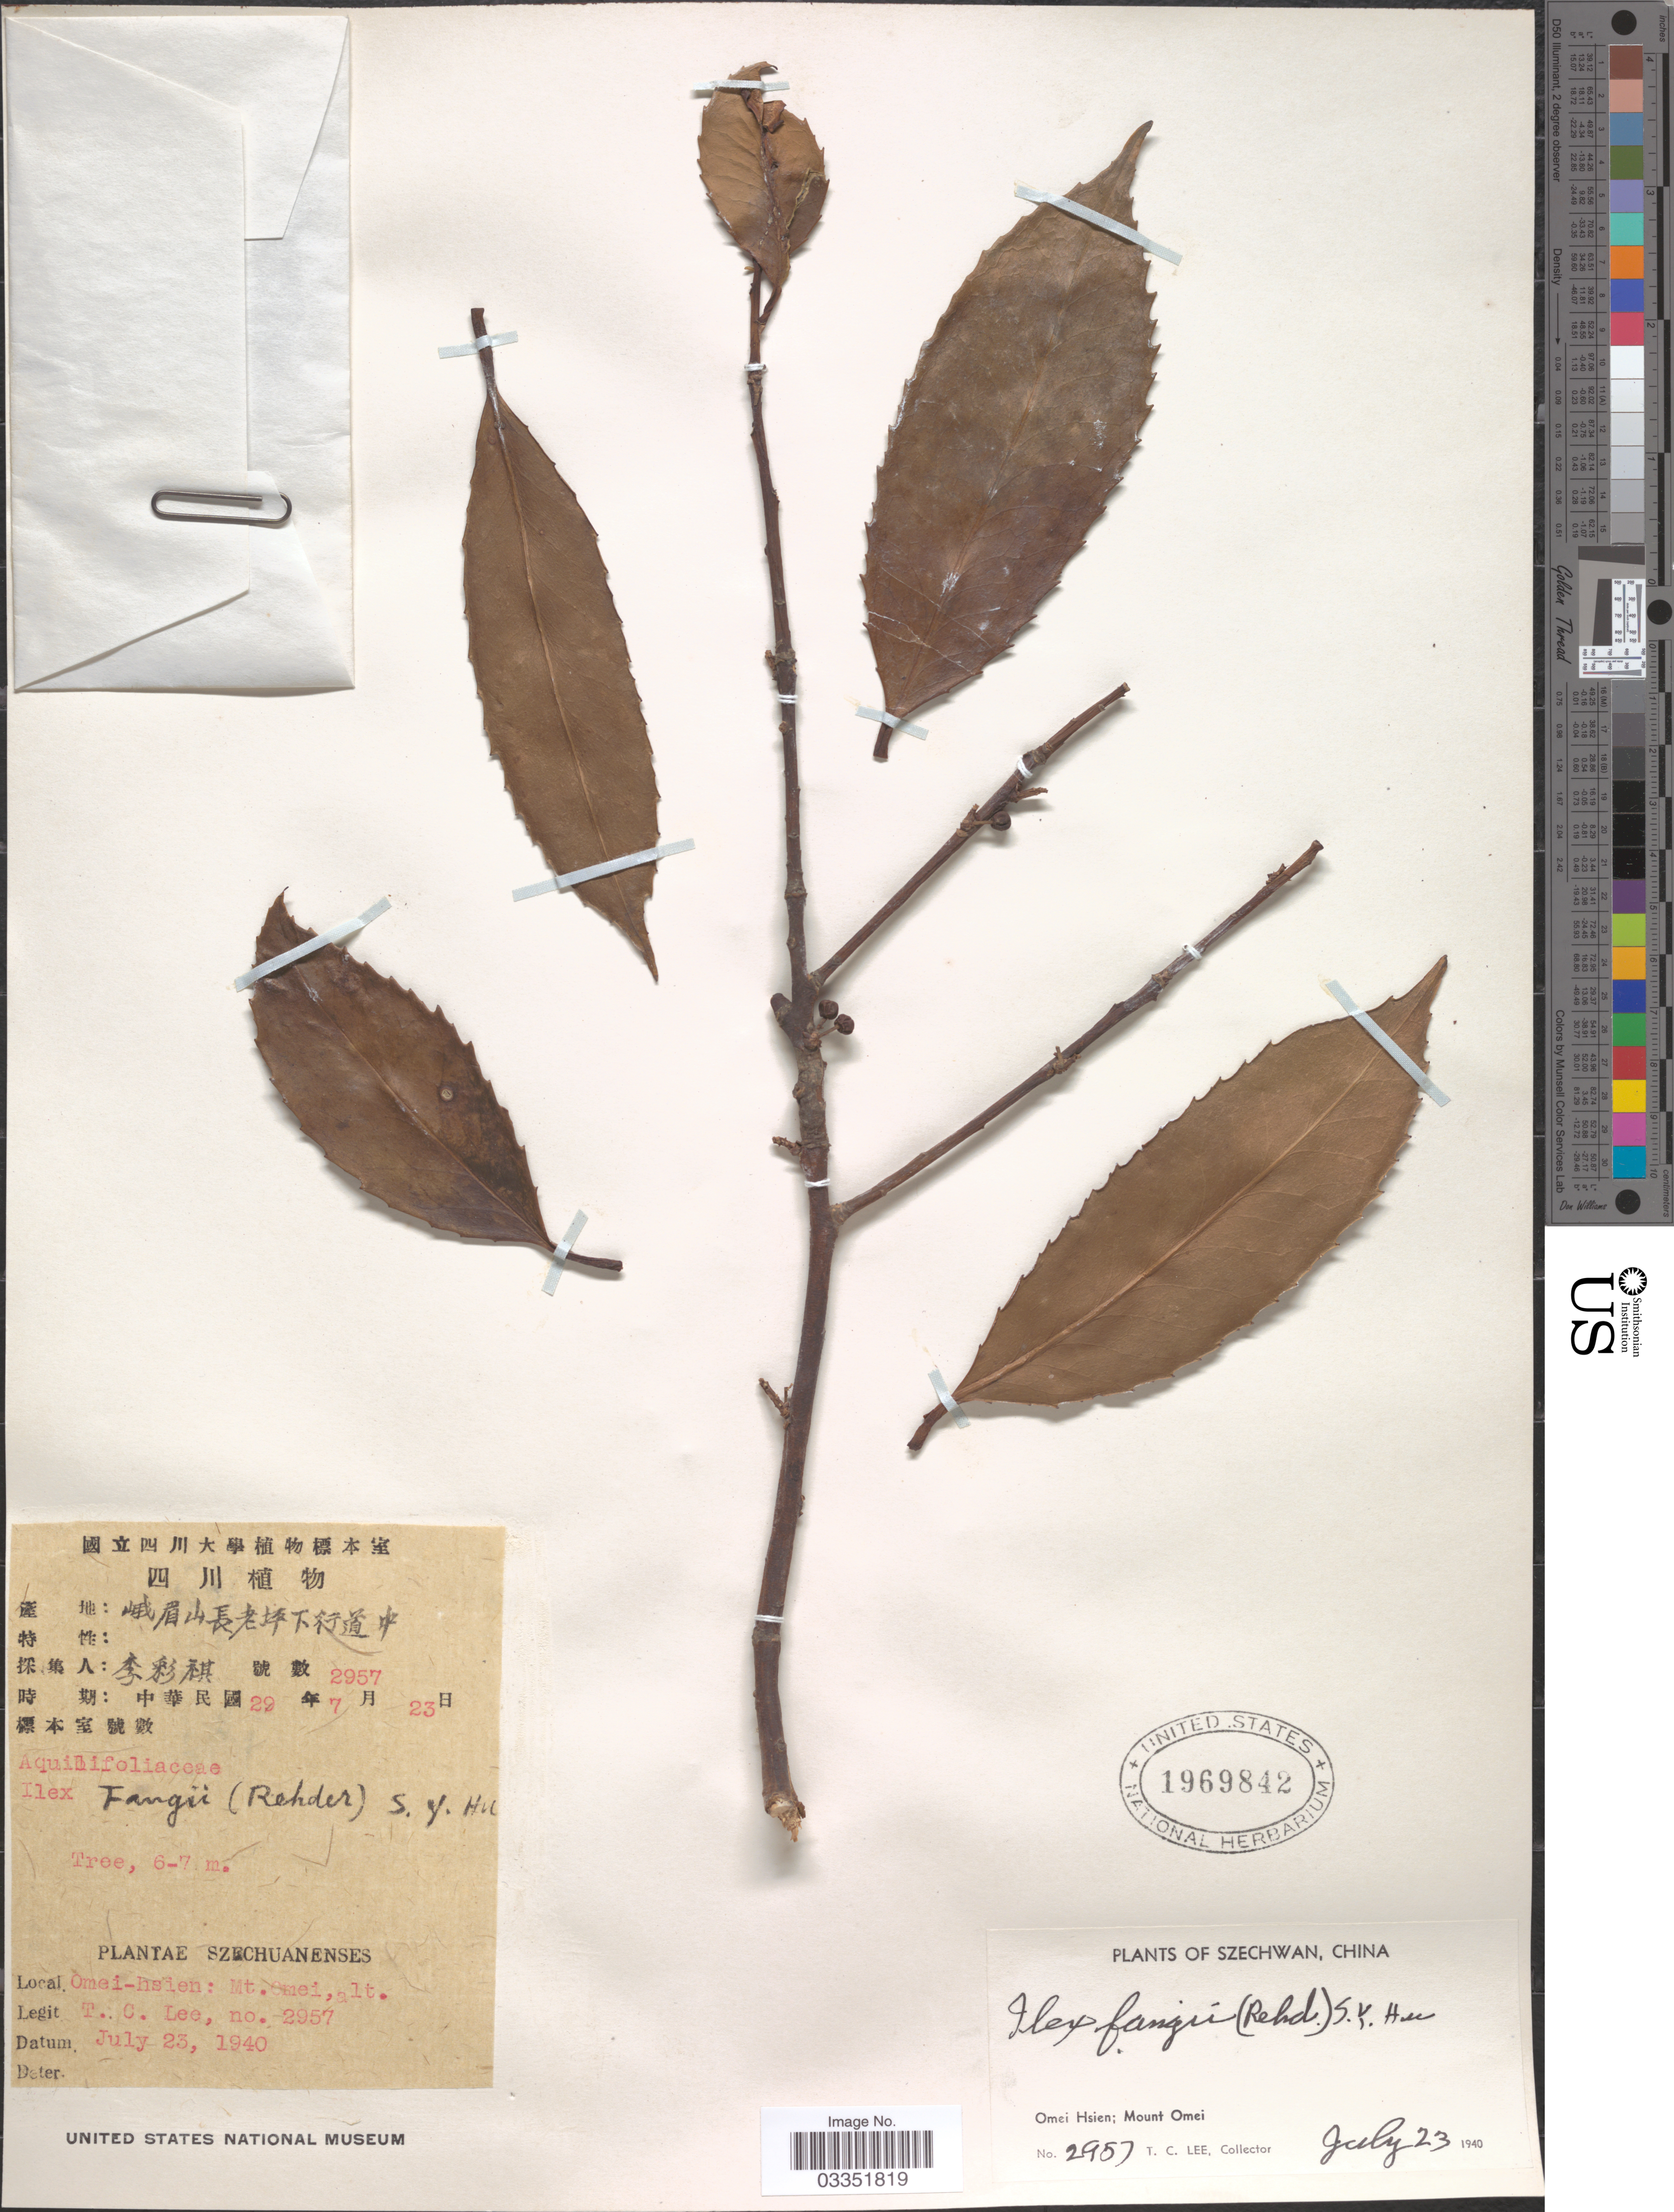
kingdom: Plantae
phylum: Tracheophyta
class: Magnoliopsida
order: Aquifoliales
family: Aquifoliaceae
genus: Ilex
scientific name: Ilex fangii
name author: (Rehder) S.Y. Hu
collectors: T. Lee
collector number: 2957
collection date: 1940-07-23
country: China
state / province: Sichuan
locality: Omei Hsien; Mount Omei.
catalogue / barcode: US 1969842